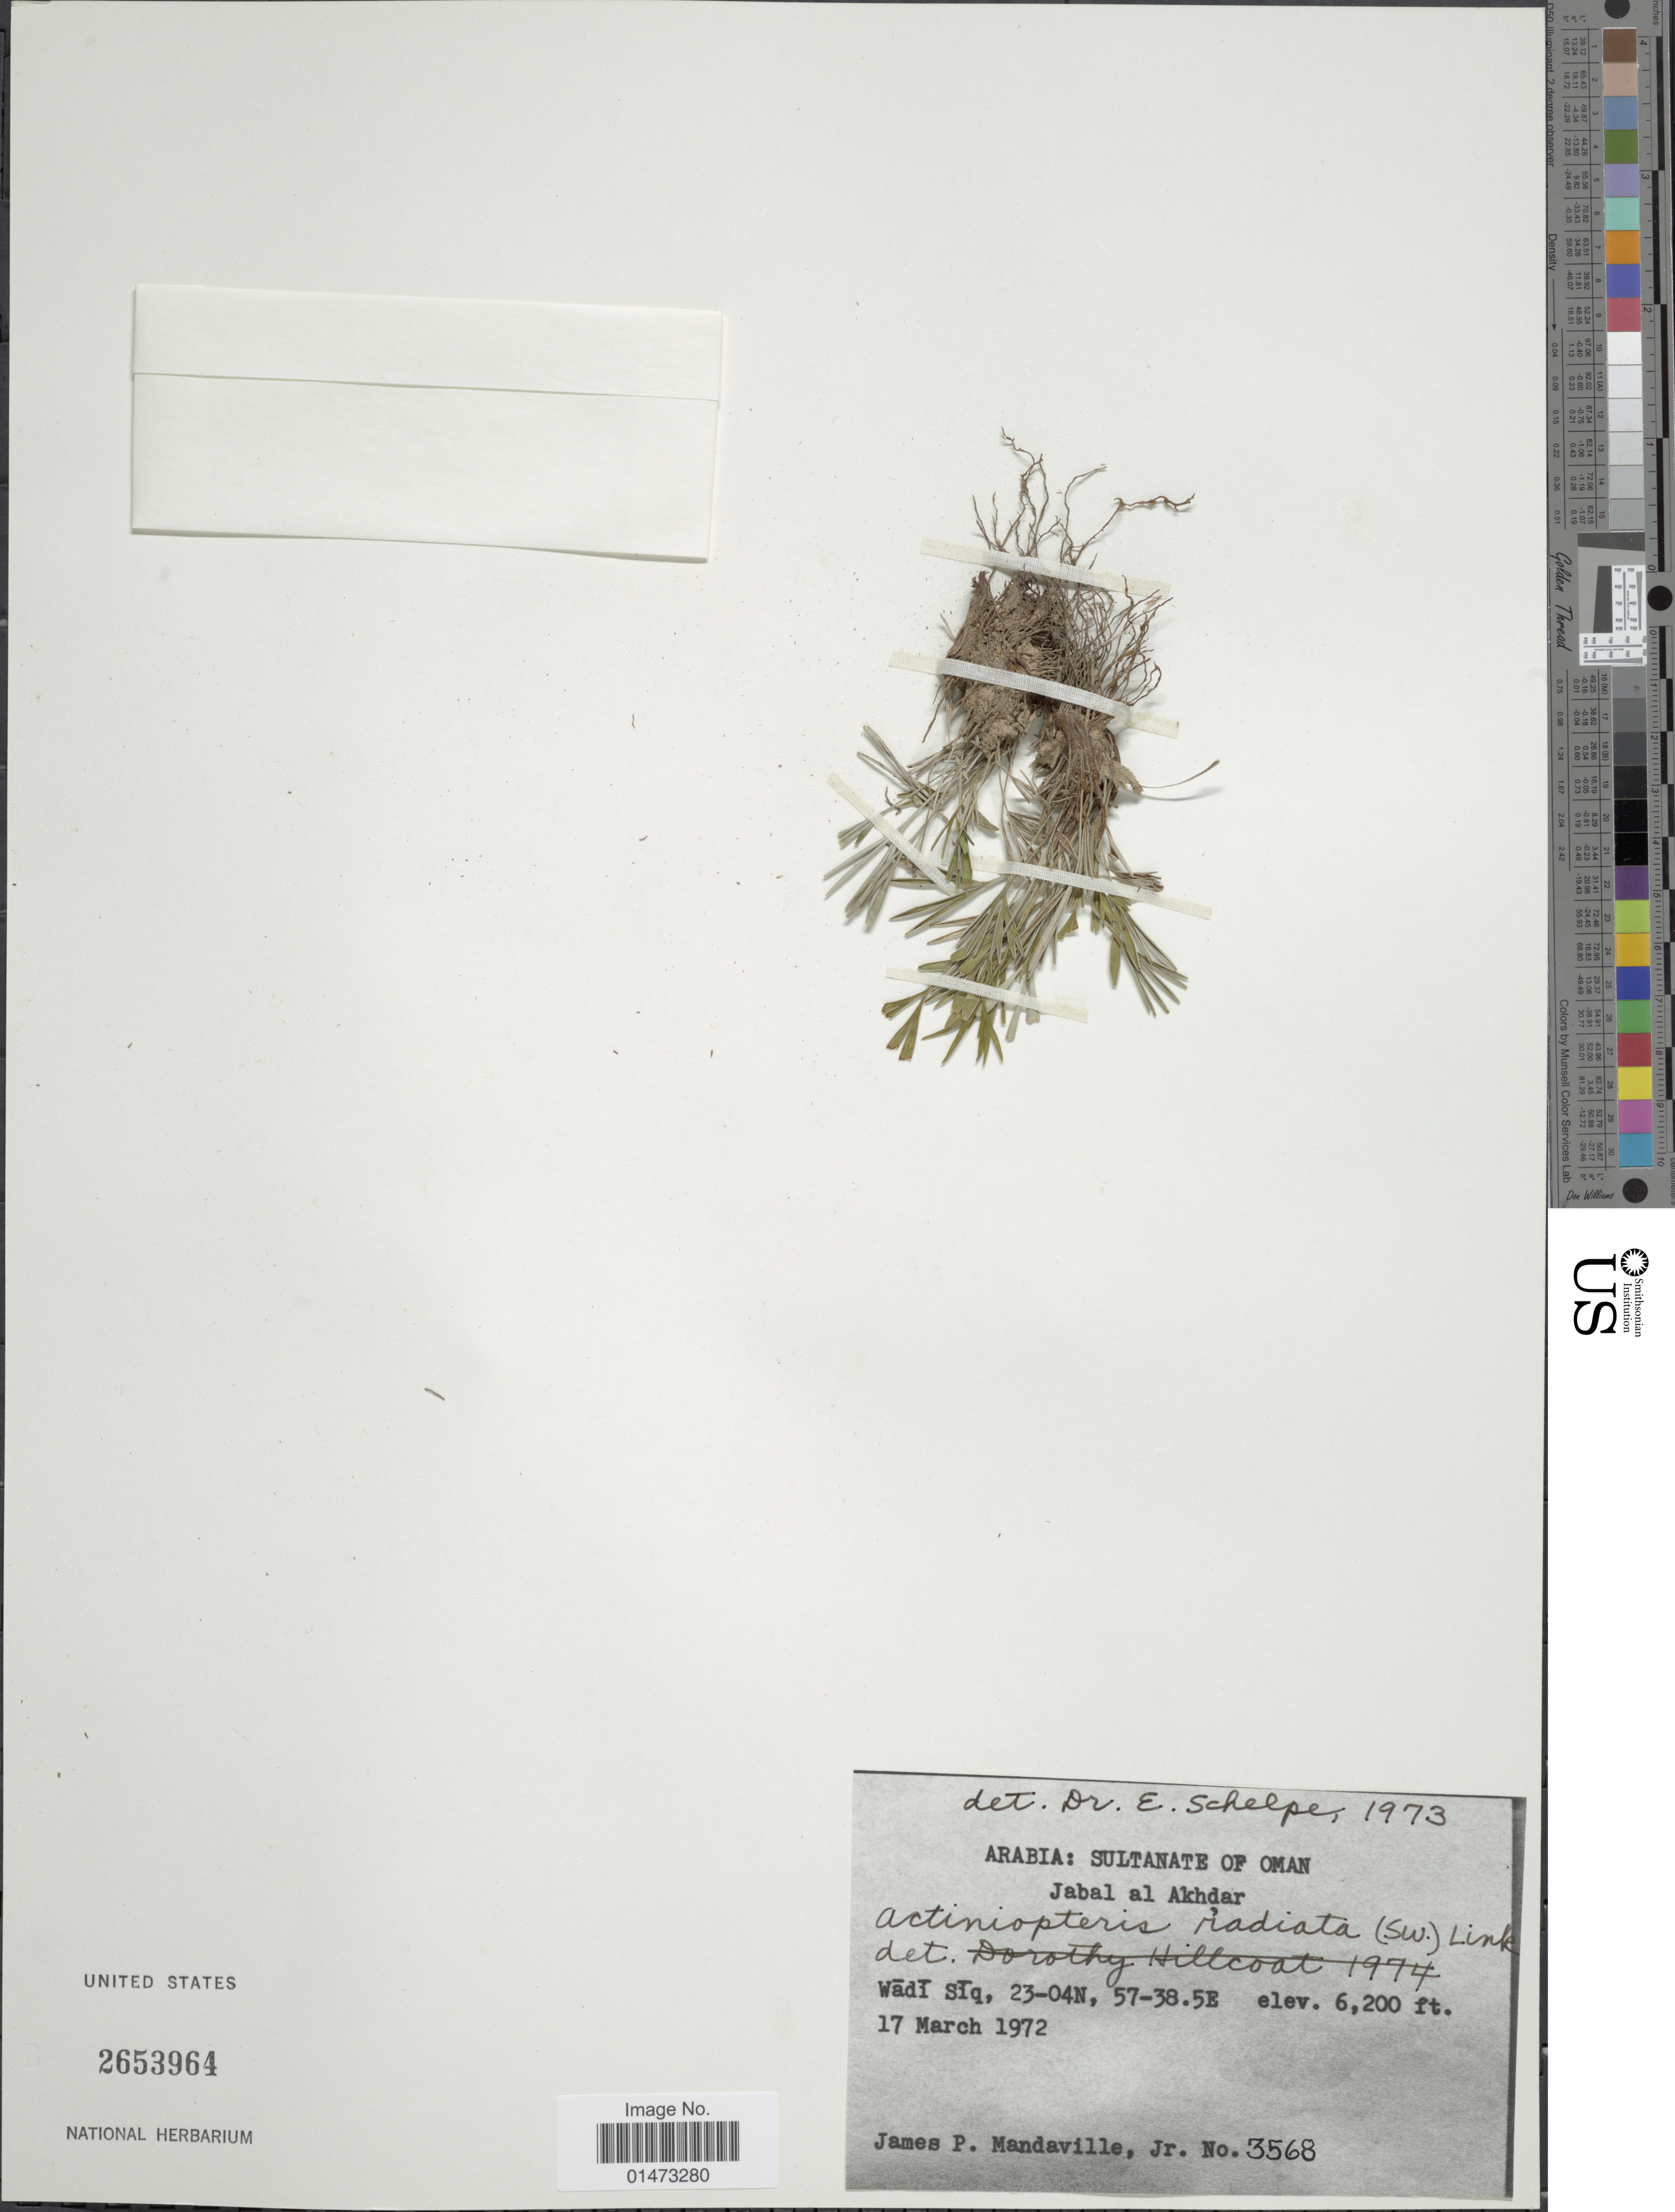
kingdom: Plantae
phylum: Tracheophyta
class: Polypodiopsida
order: Polypodiales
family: Pteridaceae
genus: Actiniopteris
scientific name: Actiniopteris semiflabellata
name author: Pic. Serm.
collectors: J. Mandaville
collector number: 3568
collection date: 1972-03-17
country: Oman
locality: Arabia: Sultanate of Oman, Wádi Síq.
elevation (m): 1890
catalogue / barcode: US 2653964